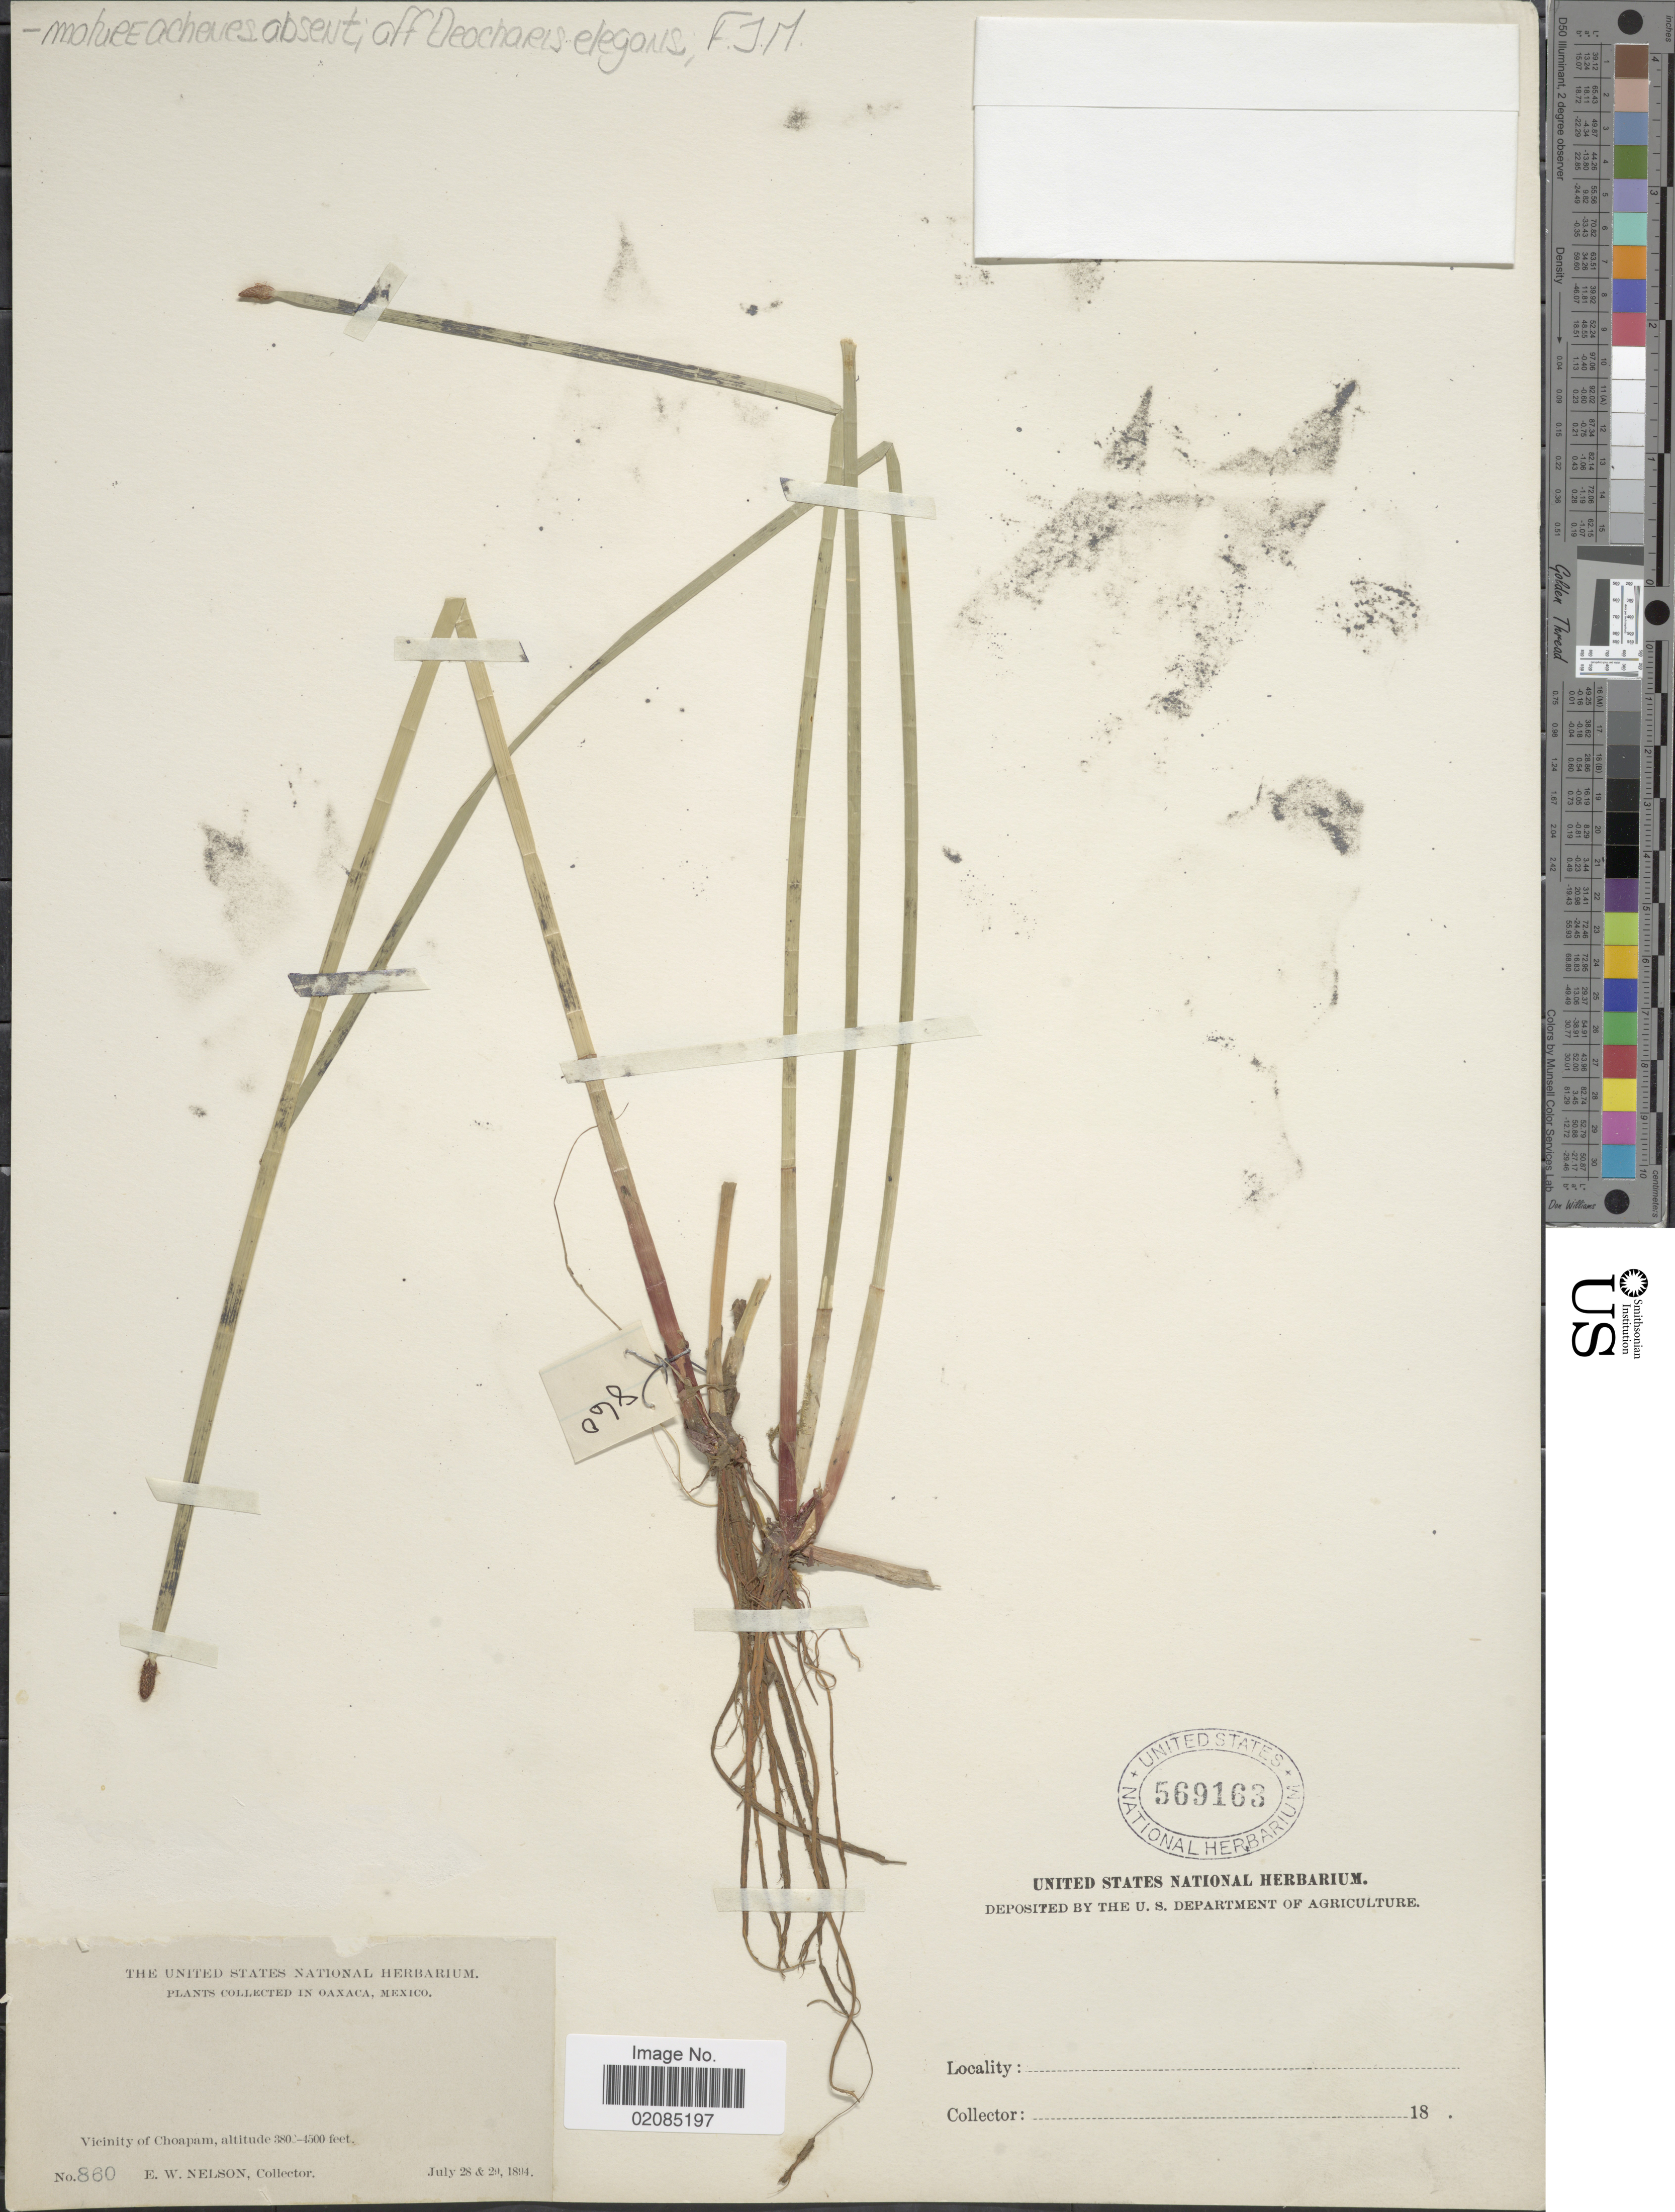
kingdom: Plantae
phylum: Tracheophyta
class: Liliopsida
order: Poales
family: Cyperaceae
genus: Eleocharis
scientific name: Eleocharis elegans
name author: (Kunth) Roem. & Schult.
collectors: E. W. Nelson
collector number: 860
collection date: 1894-07-28/1894-07-29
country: Mexico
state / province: Oaxaca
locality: Vicinity of Choapam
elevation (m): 116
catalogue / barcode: US 569163